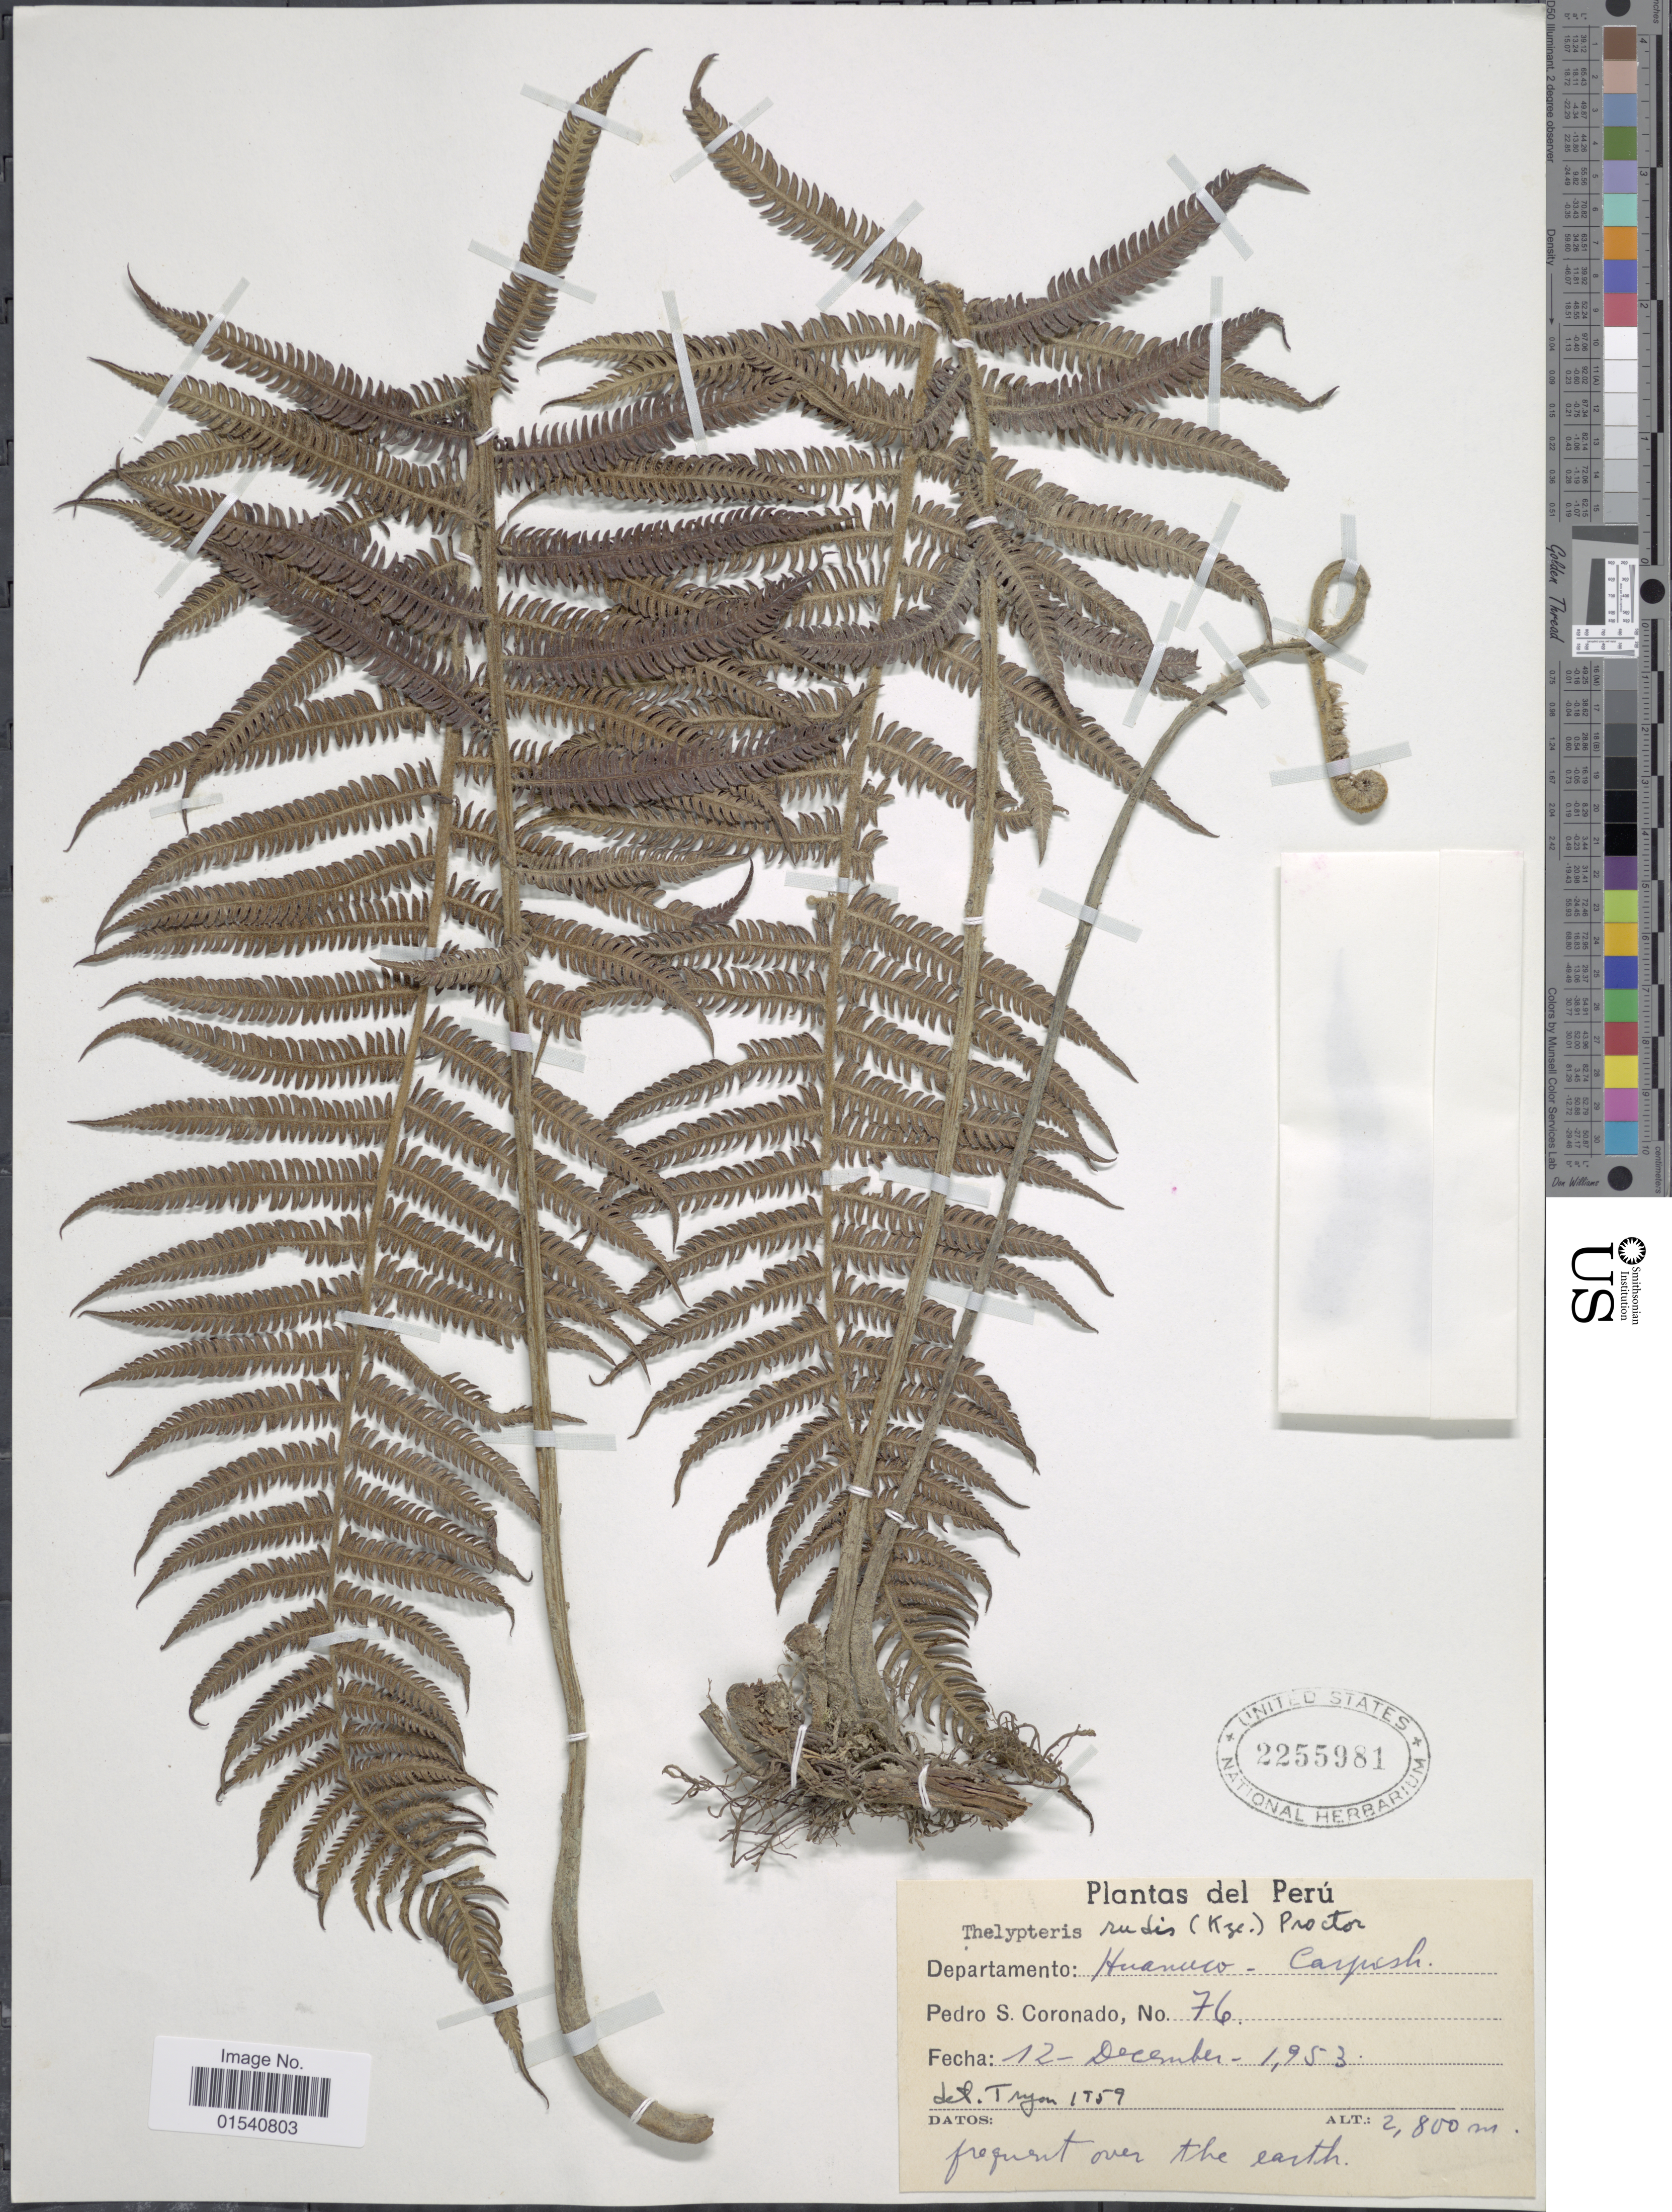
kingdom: Plantae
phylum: Tracheophyta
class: Polypodiopsida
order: Polypodiales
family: Thelypteridaceae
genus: Amauropelta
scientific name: Amauropelta rudis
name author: (Kunze) Pic. Serm.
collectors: P. Coronado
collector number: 76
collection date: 1953-12-12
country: Peru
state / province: Huánuco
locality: Departamento: Huanuco - Carpish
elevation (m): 2800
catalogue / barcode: US 2255981